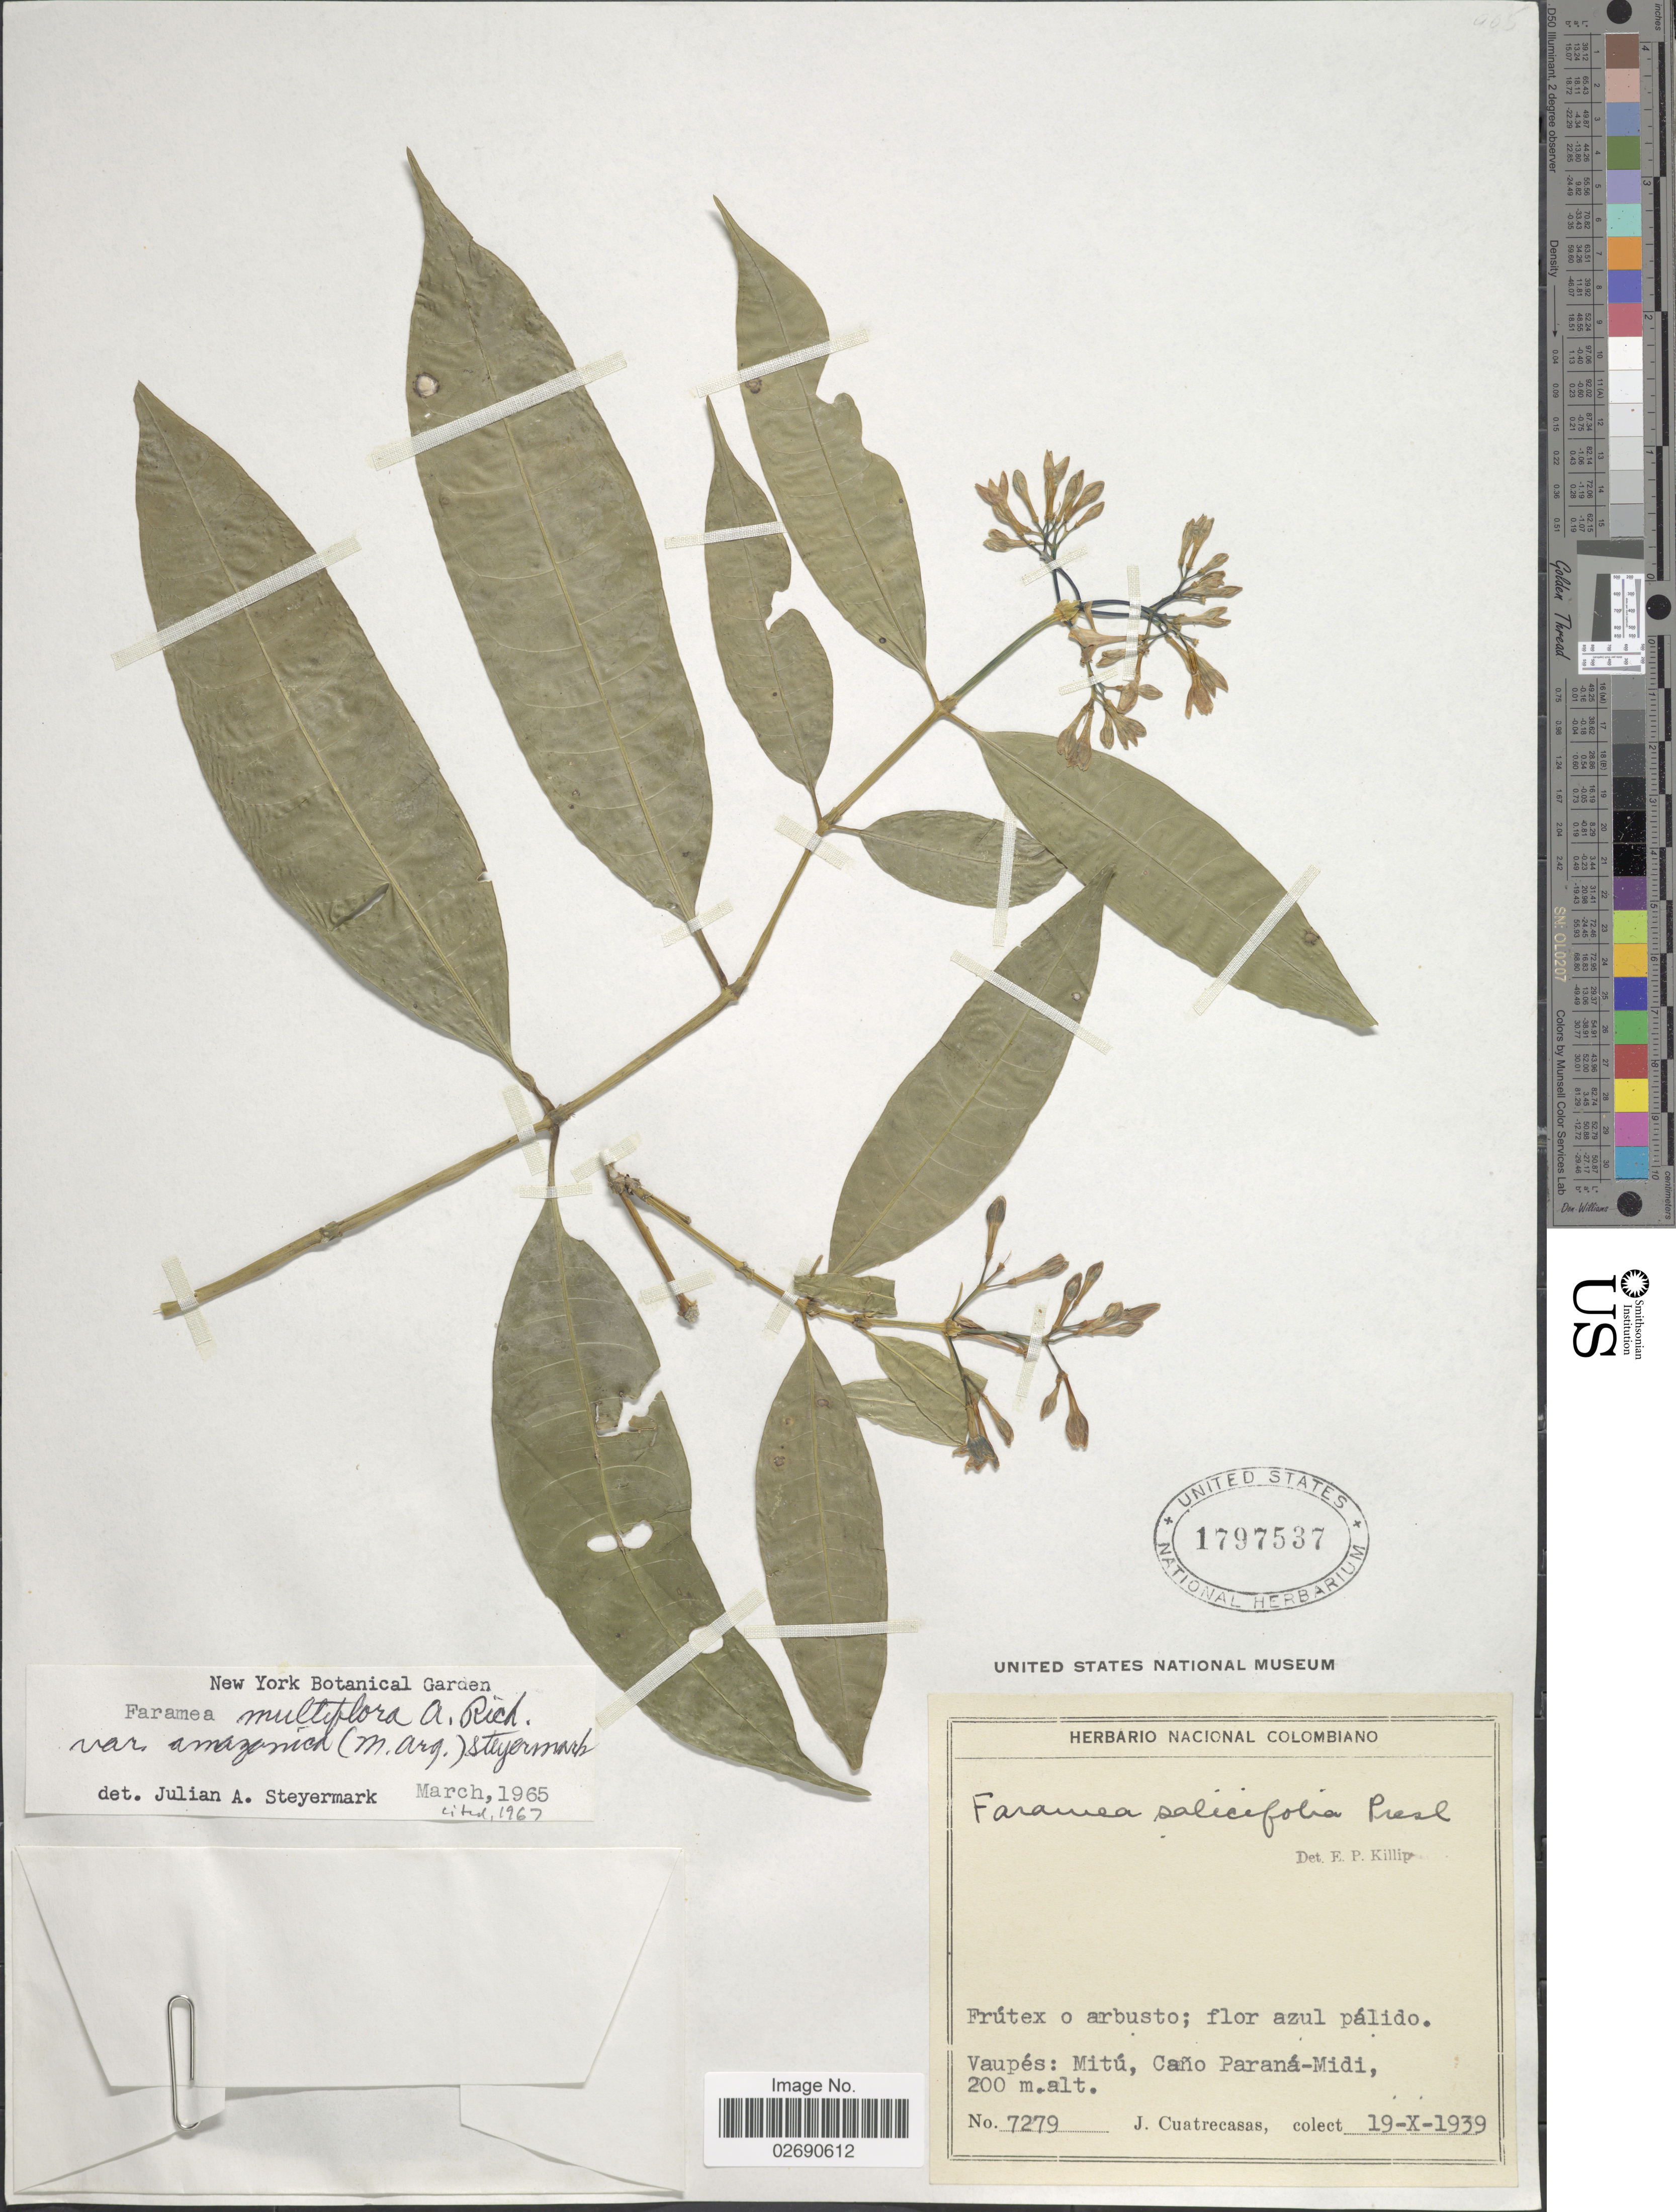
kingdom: Plantae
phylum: Tracheophyta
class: Magnoliopsida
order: Gentianales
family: Rubiaceae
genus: Faramea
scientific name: Faramea multiflora var. amazonica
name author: (Müll. Arg.) Steyerm.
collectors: J. Cuatrecasas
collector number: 7279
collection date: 1939-10-19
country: Colombia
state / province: Vaupés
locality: Mitu, Cano Parana-Midi.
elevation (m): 200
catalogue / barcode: US 1797537